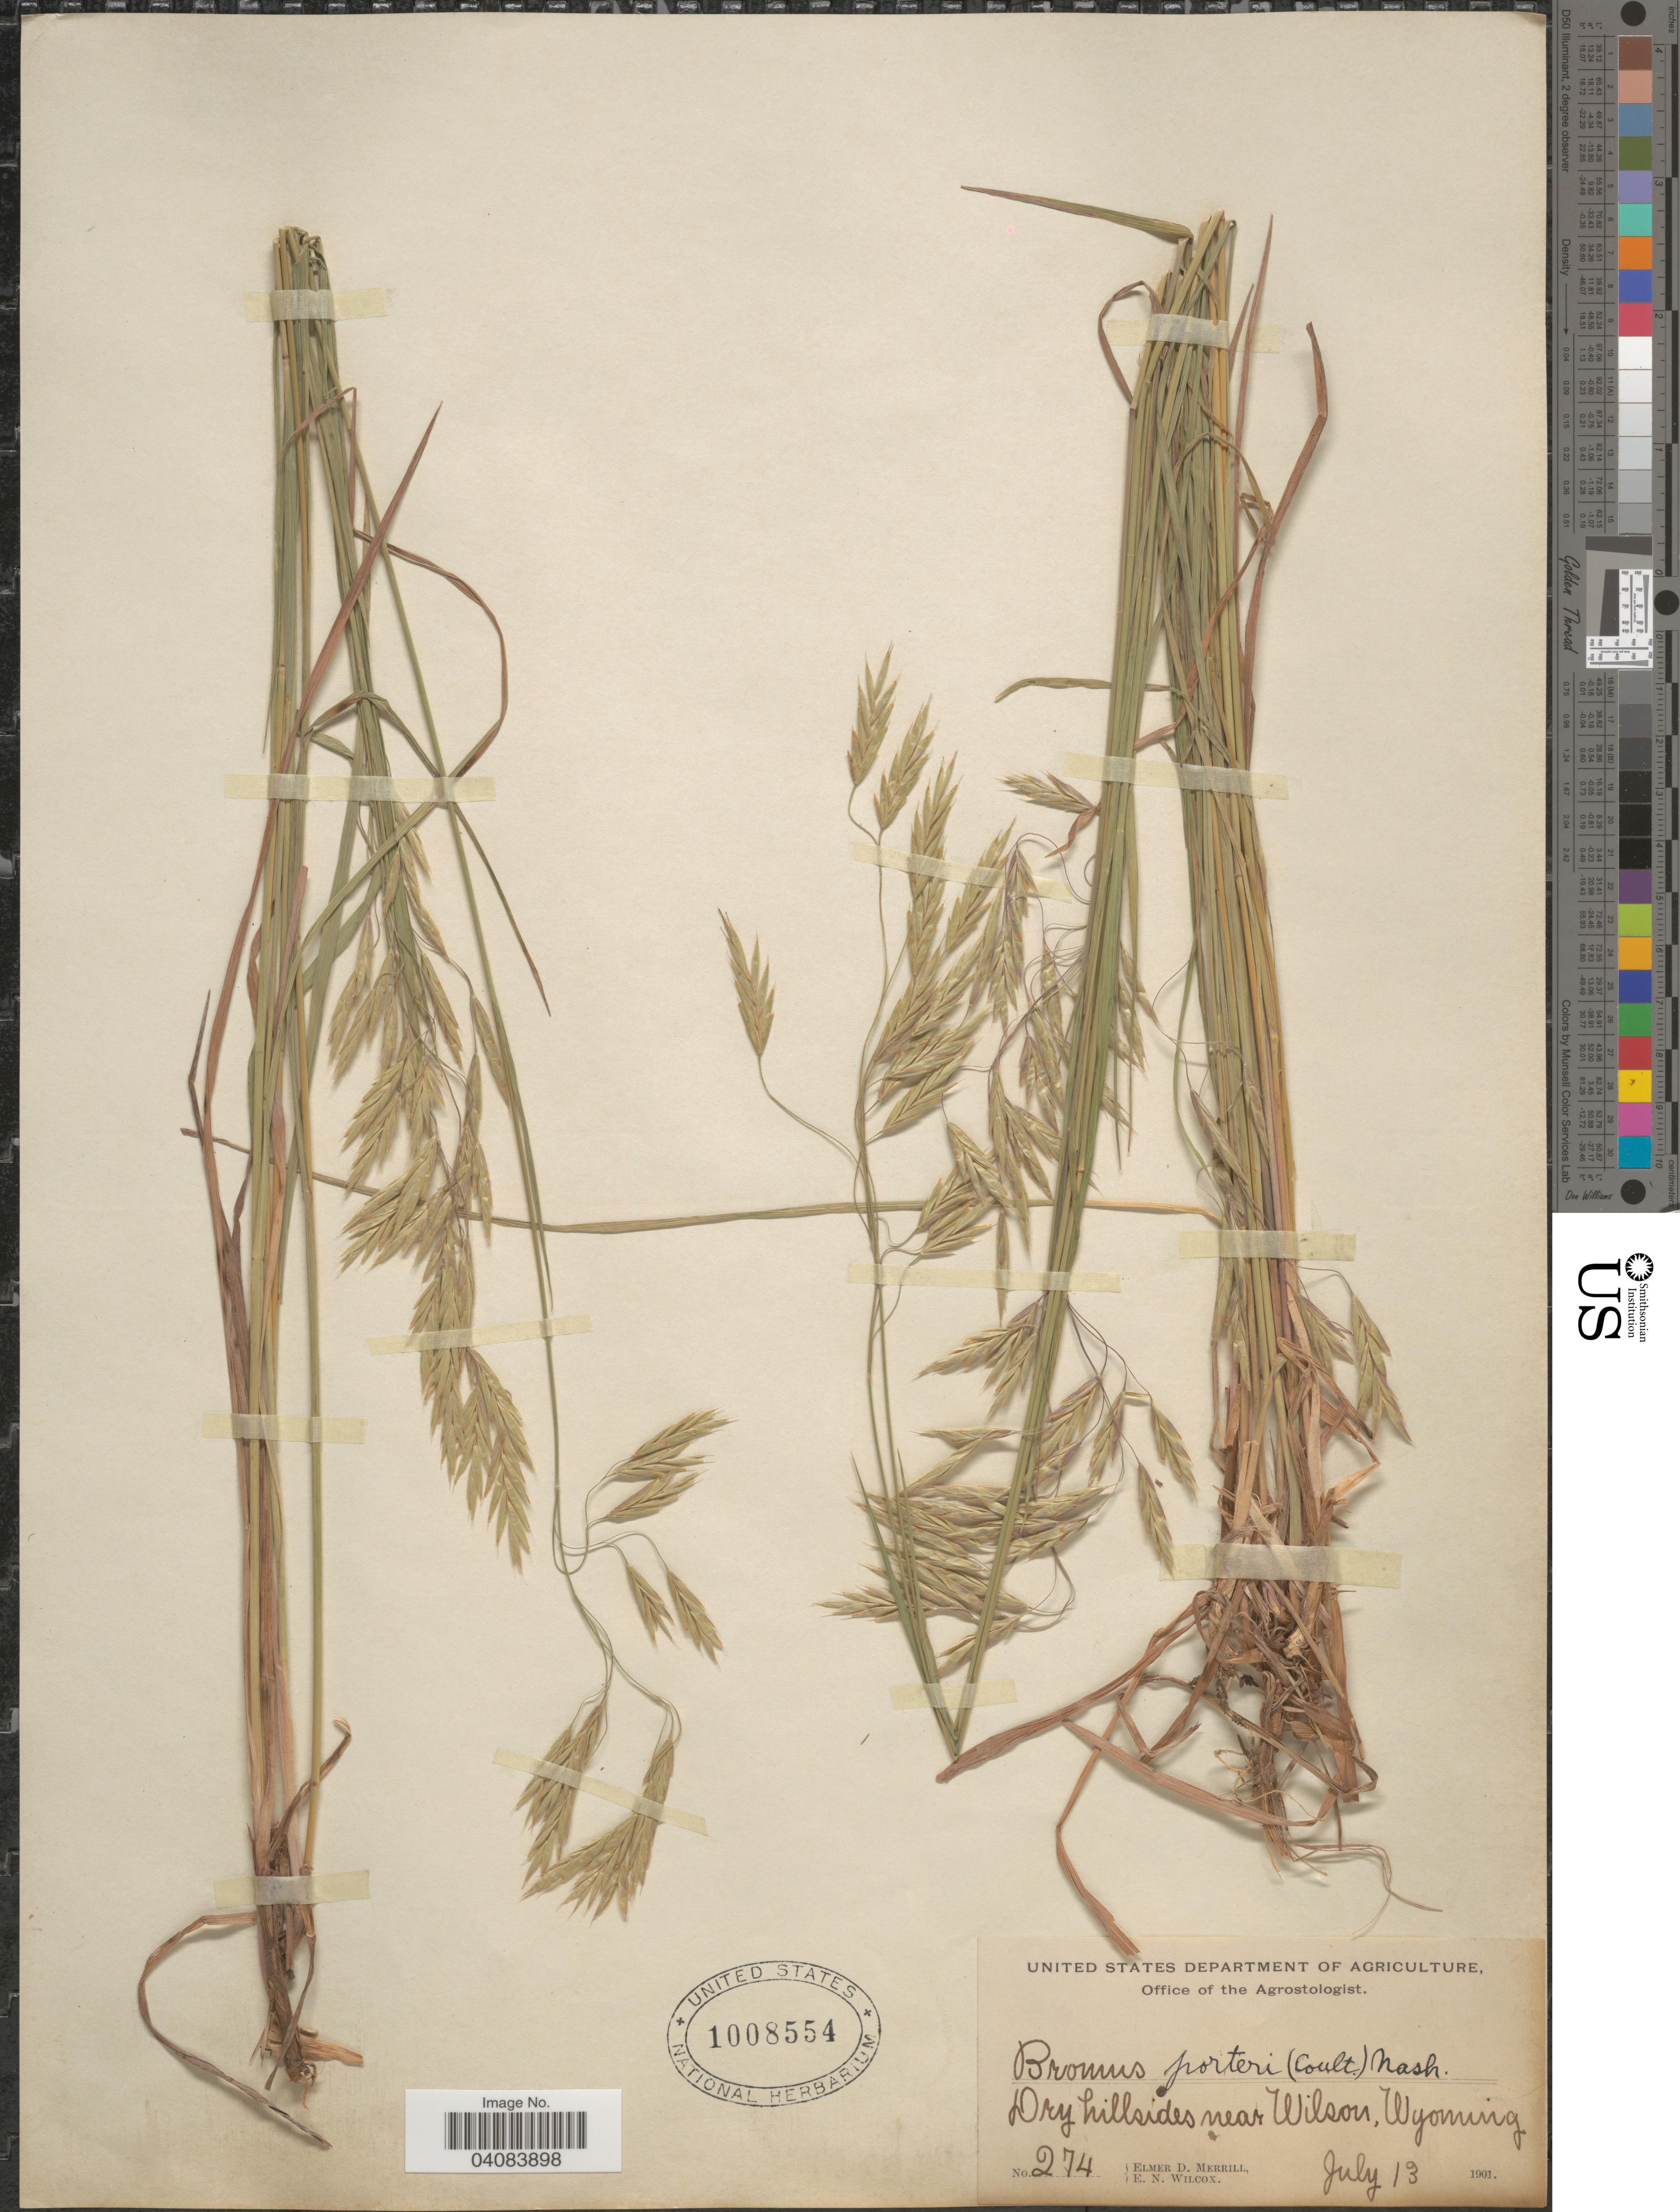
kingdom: Plantae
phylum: Tracheophyta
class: Liliopsida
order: Poales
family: Poaceae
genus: Bromus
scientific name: Bromus porteri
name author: (J.M. Coult.) Nash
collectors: E. D. Merrill & E. Wilcox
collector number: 274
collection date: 1901-07-13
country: United States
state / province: Wyoming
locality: Dry hillsides near Wilson.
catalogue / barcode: US 1008554